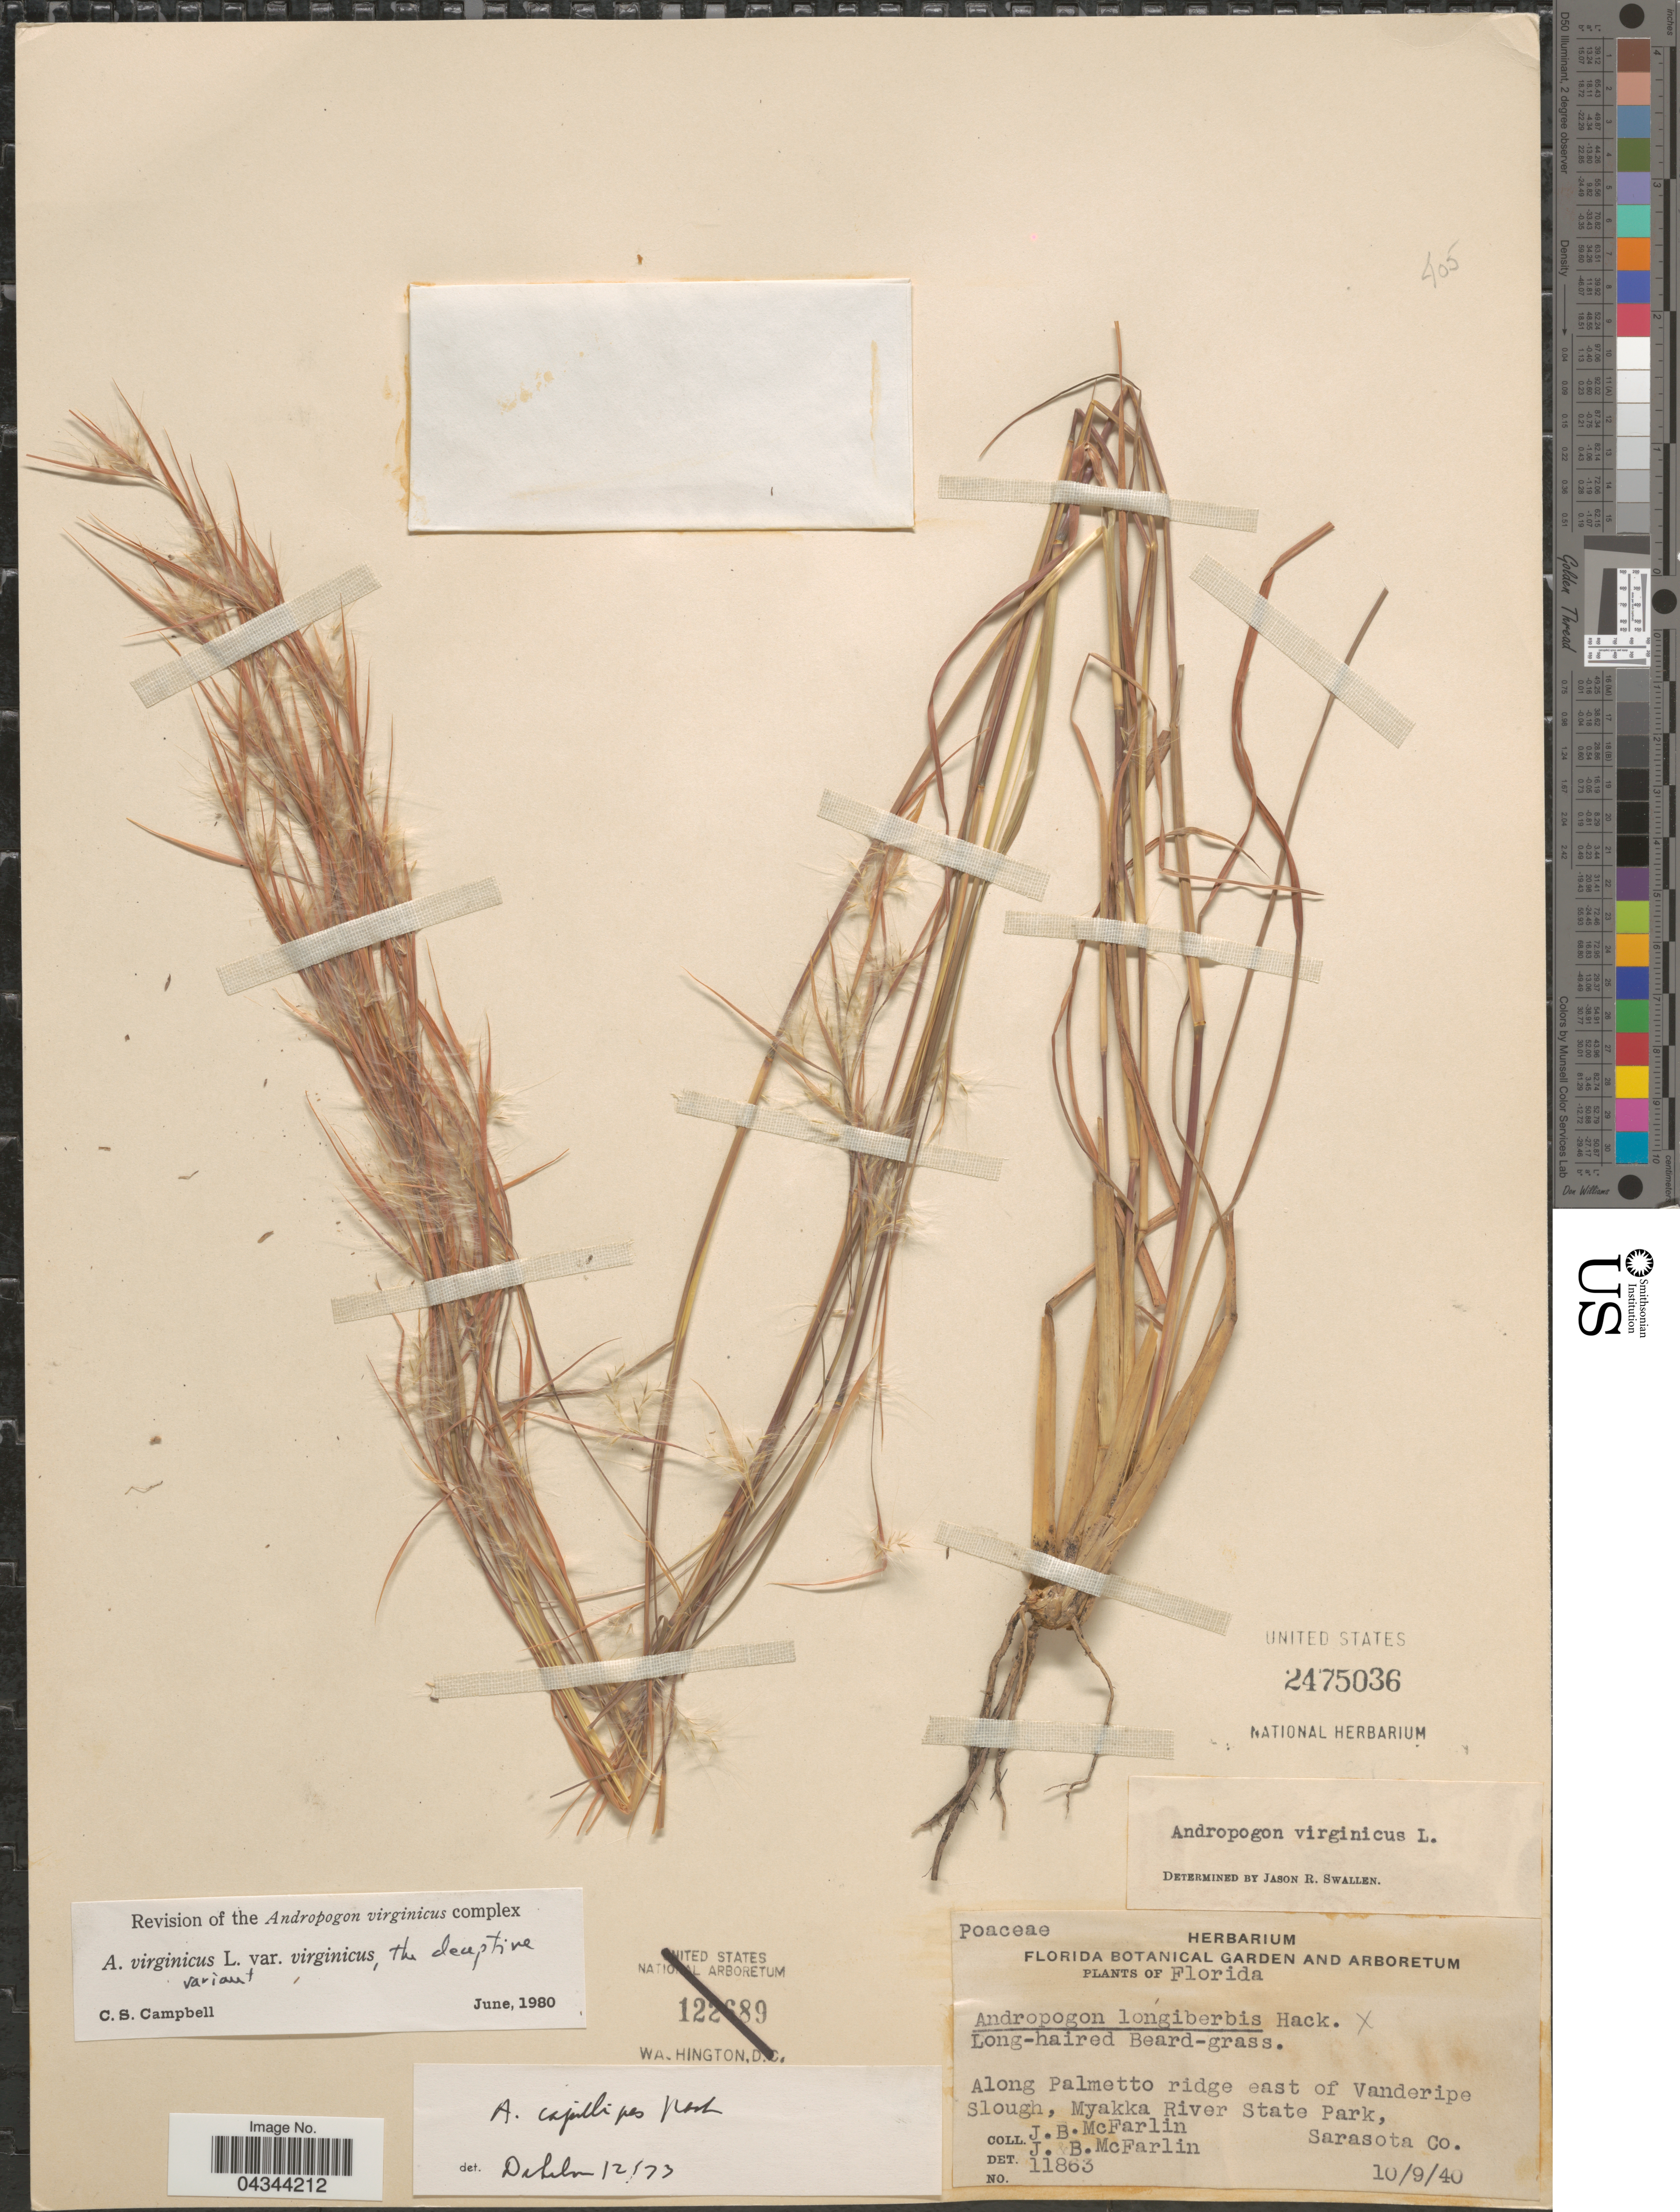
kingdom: Plantae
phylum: Tracheophyta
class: Liliopsida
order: Poales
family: Poaceae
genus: Andropogon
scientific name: Andropogon virginicus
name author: L.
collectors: J. McFarlin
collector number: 11863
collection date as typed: Transcribed d/m/y: 9/10/40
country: United States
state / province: Florida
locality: Along Palmetto ridge east of Vanderipe Slough, Myakka River State Park, Sarasota Co.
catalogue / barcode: US 2475036